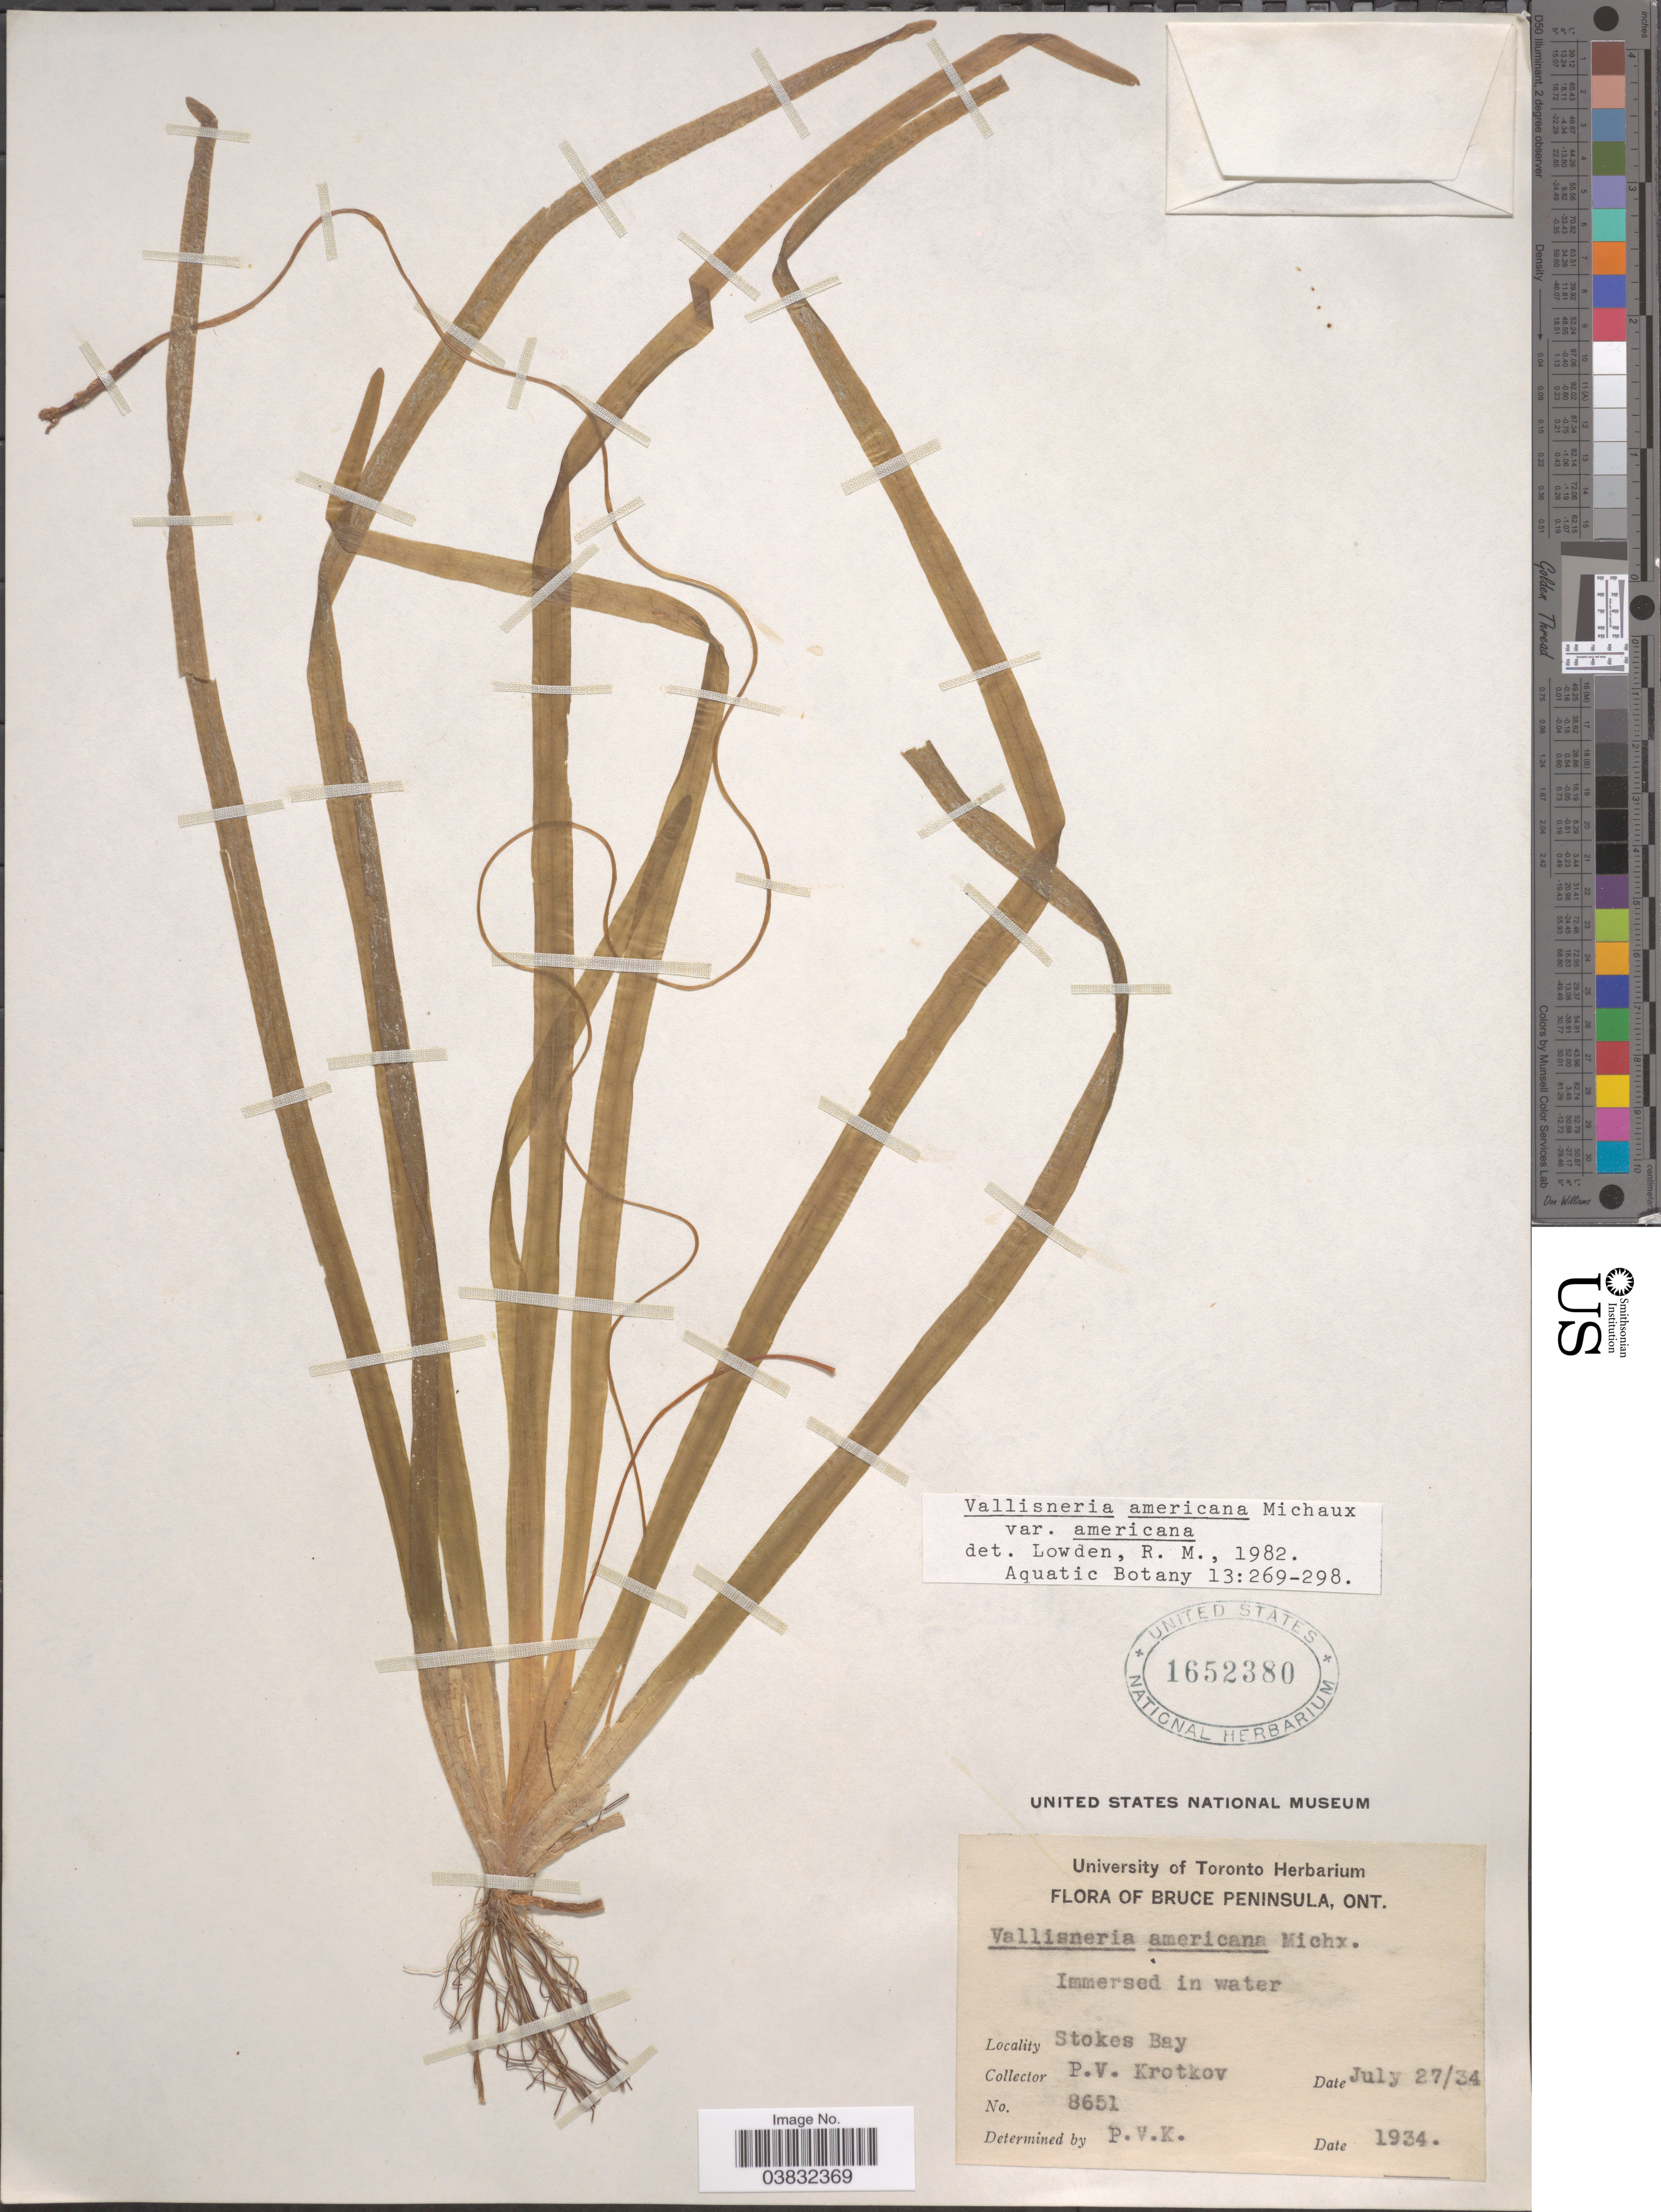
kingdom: Plantae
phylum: Tracheophyta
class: Liliopsida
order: Alismatales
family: Hydrocharitaceae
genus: Vallisneria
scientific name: Vallisneria americana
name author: Michx.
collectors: P. V. Krotkov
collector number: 8651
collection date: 1934-07-27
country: Canada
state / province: Ontario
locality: Bruce Peninsula. Stokes Bay.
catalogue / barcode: US 1652380